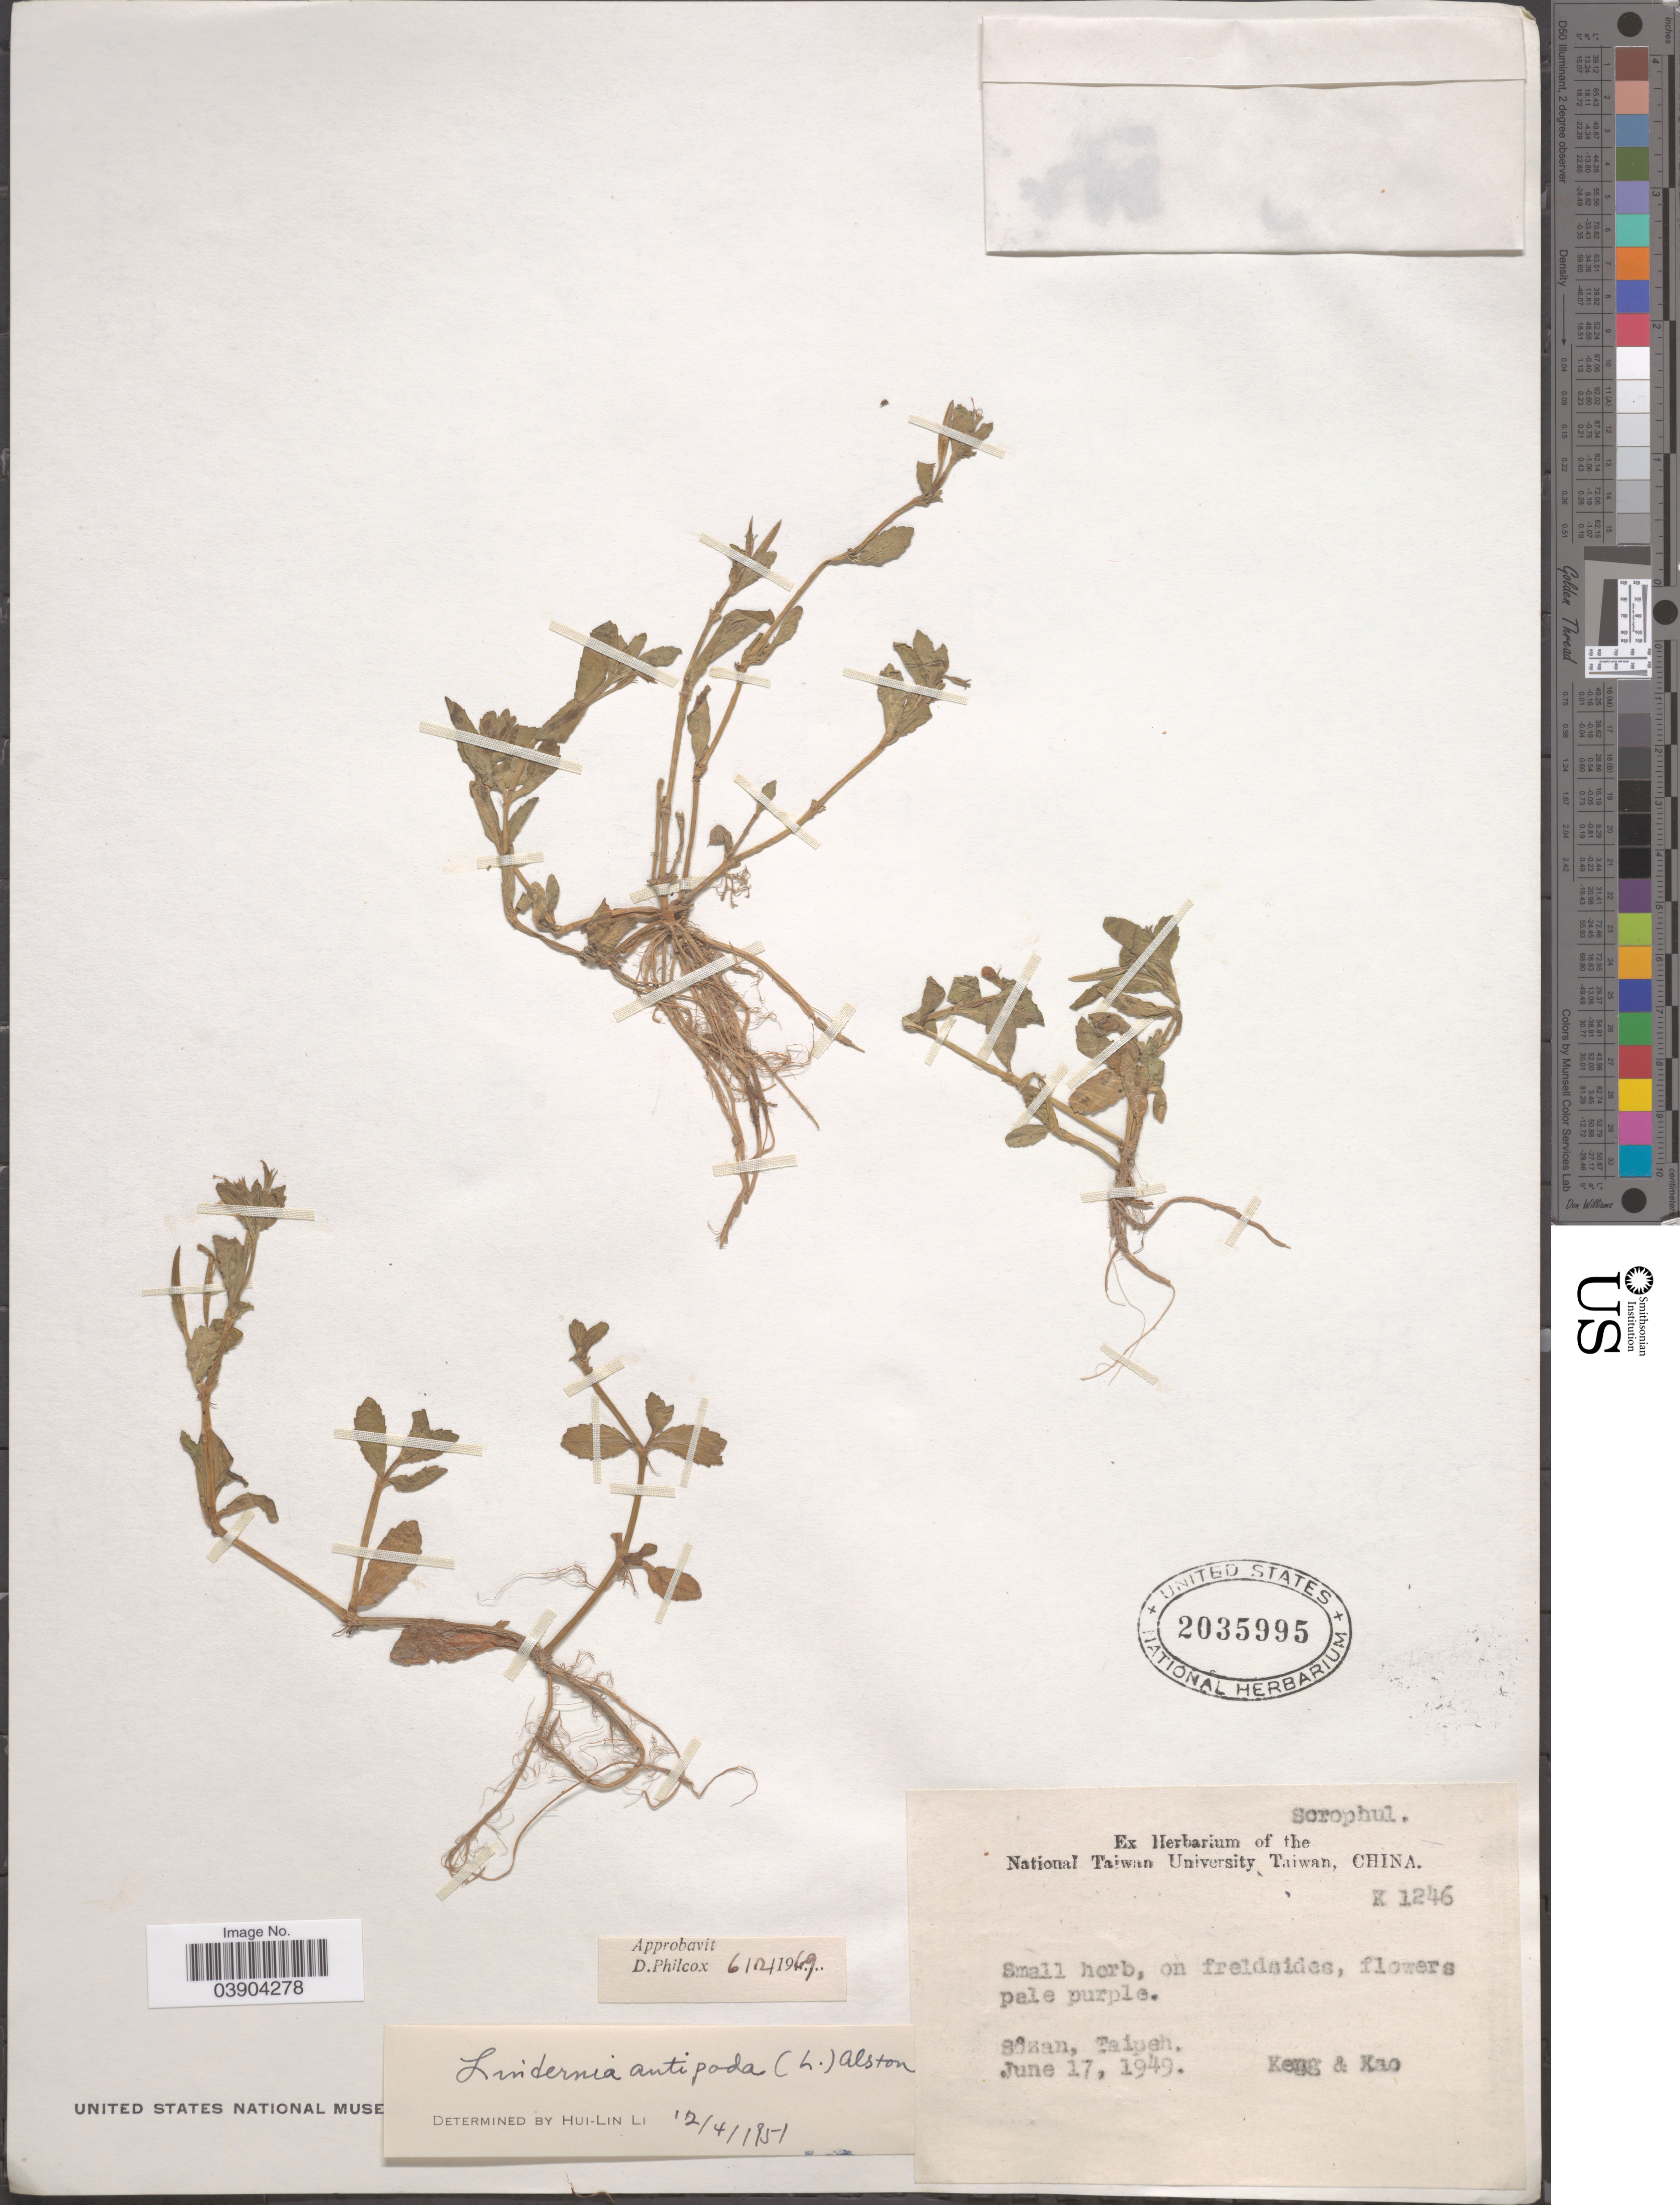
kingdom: Plantae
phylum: Tracheophyta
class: Magnoliopsida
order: Lamiales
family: Linderniaceae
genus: Lindernia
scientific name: Lindernia antipoda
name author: (L.) Alston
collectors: -- Keng & -. Kao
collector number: K1246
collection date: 1949-06-17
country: Taiwan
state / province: Taipei City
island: Taiwan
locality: Sôzan, Taipeh.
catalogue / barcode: US 2035995